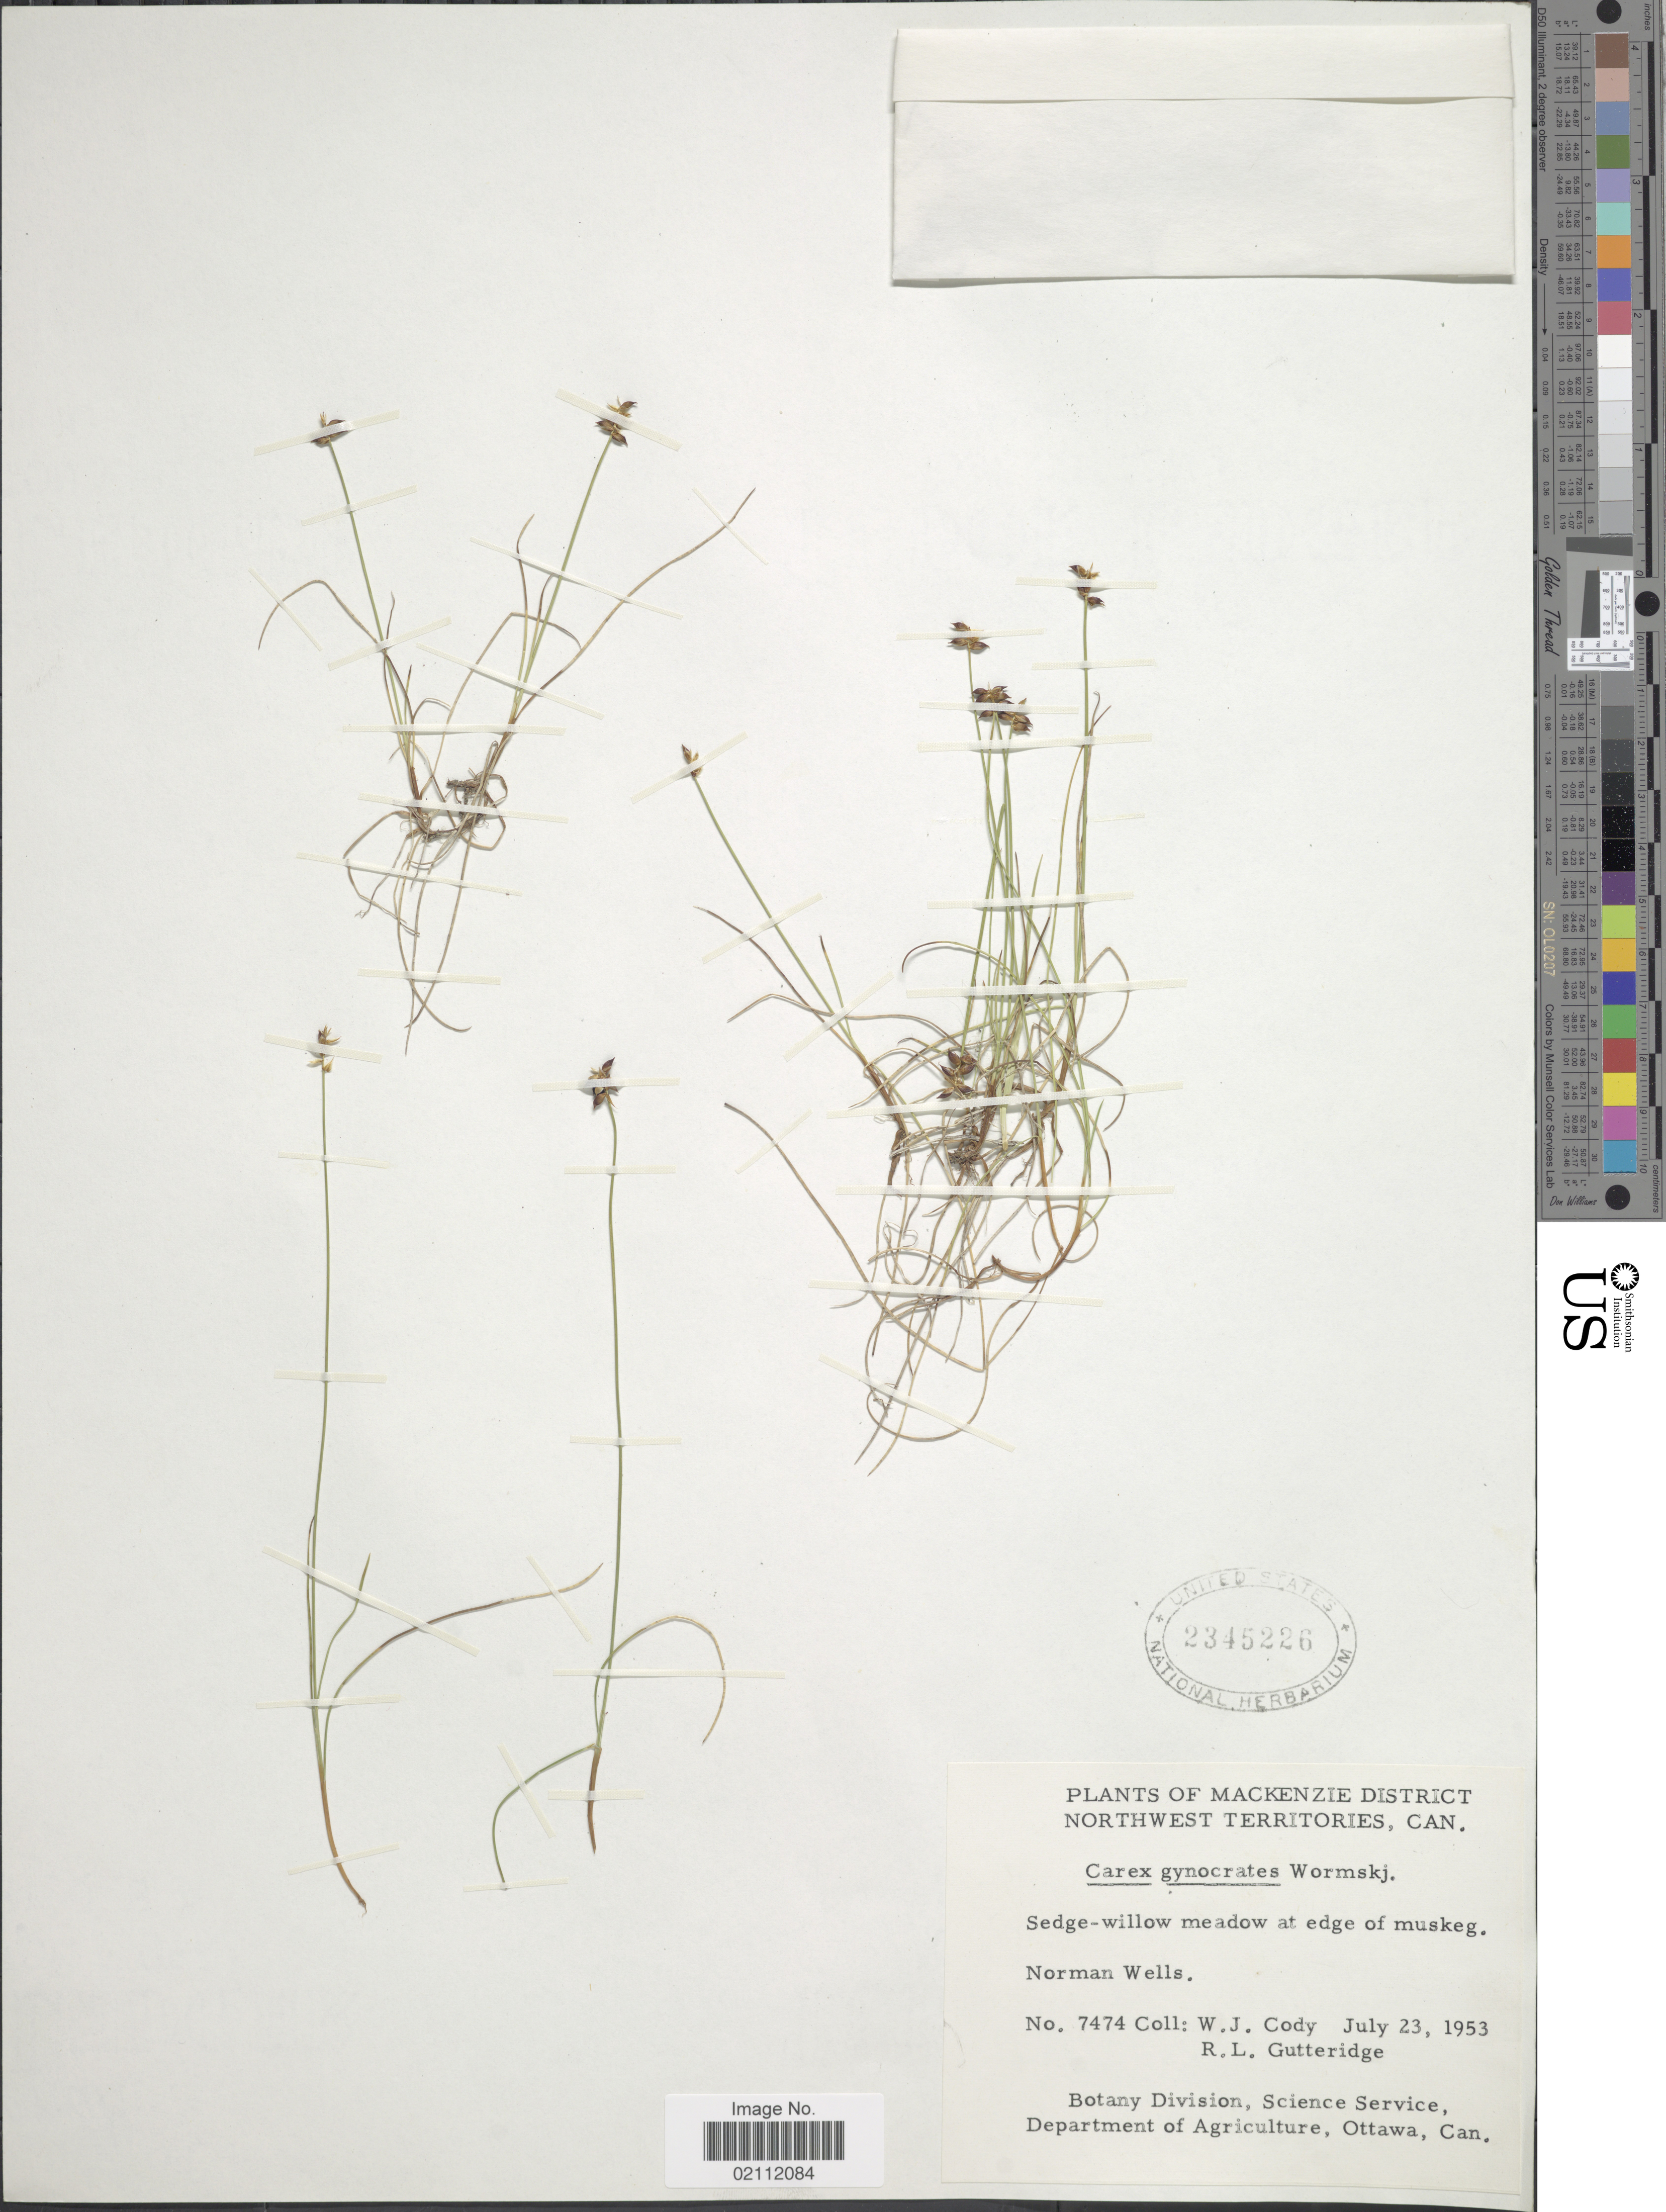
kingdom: Plantae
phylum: Tracheophyta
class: Liliopsida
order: Poales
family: Cyperaceae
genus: Carex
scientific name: Carex nardina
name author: (Hornem.) Fr.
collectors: W. Cody & R. Gutteridge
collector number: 7474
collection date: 1953-07-23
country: Canada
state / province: Northwest Territories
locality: Mackenzie District. Norman Wells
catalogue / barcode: US 2345226